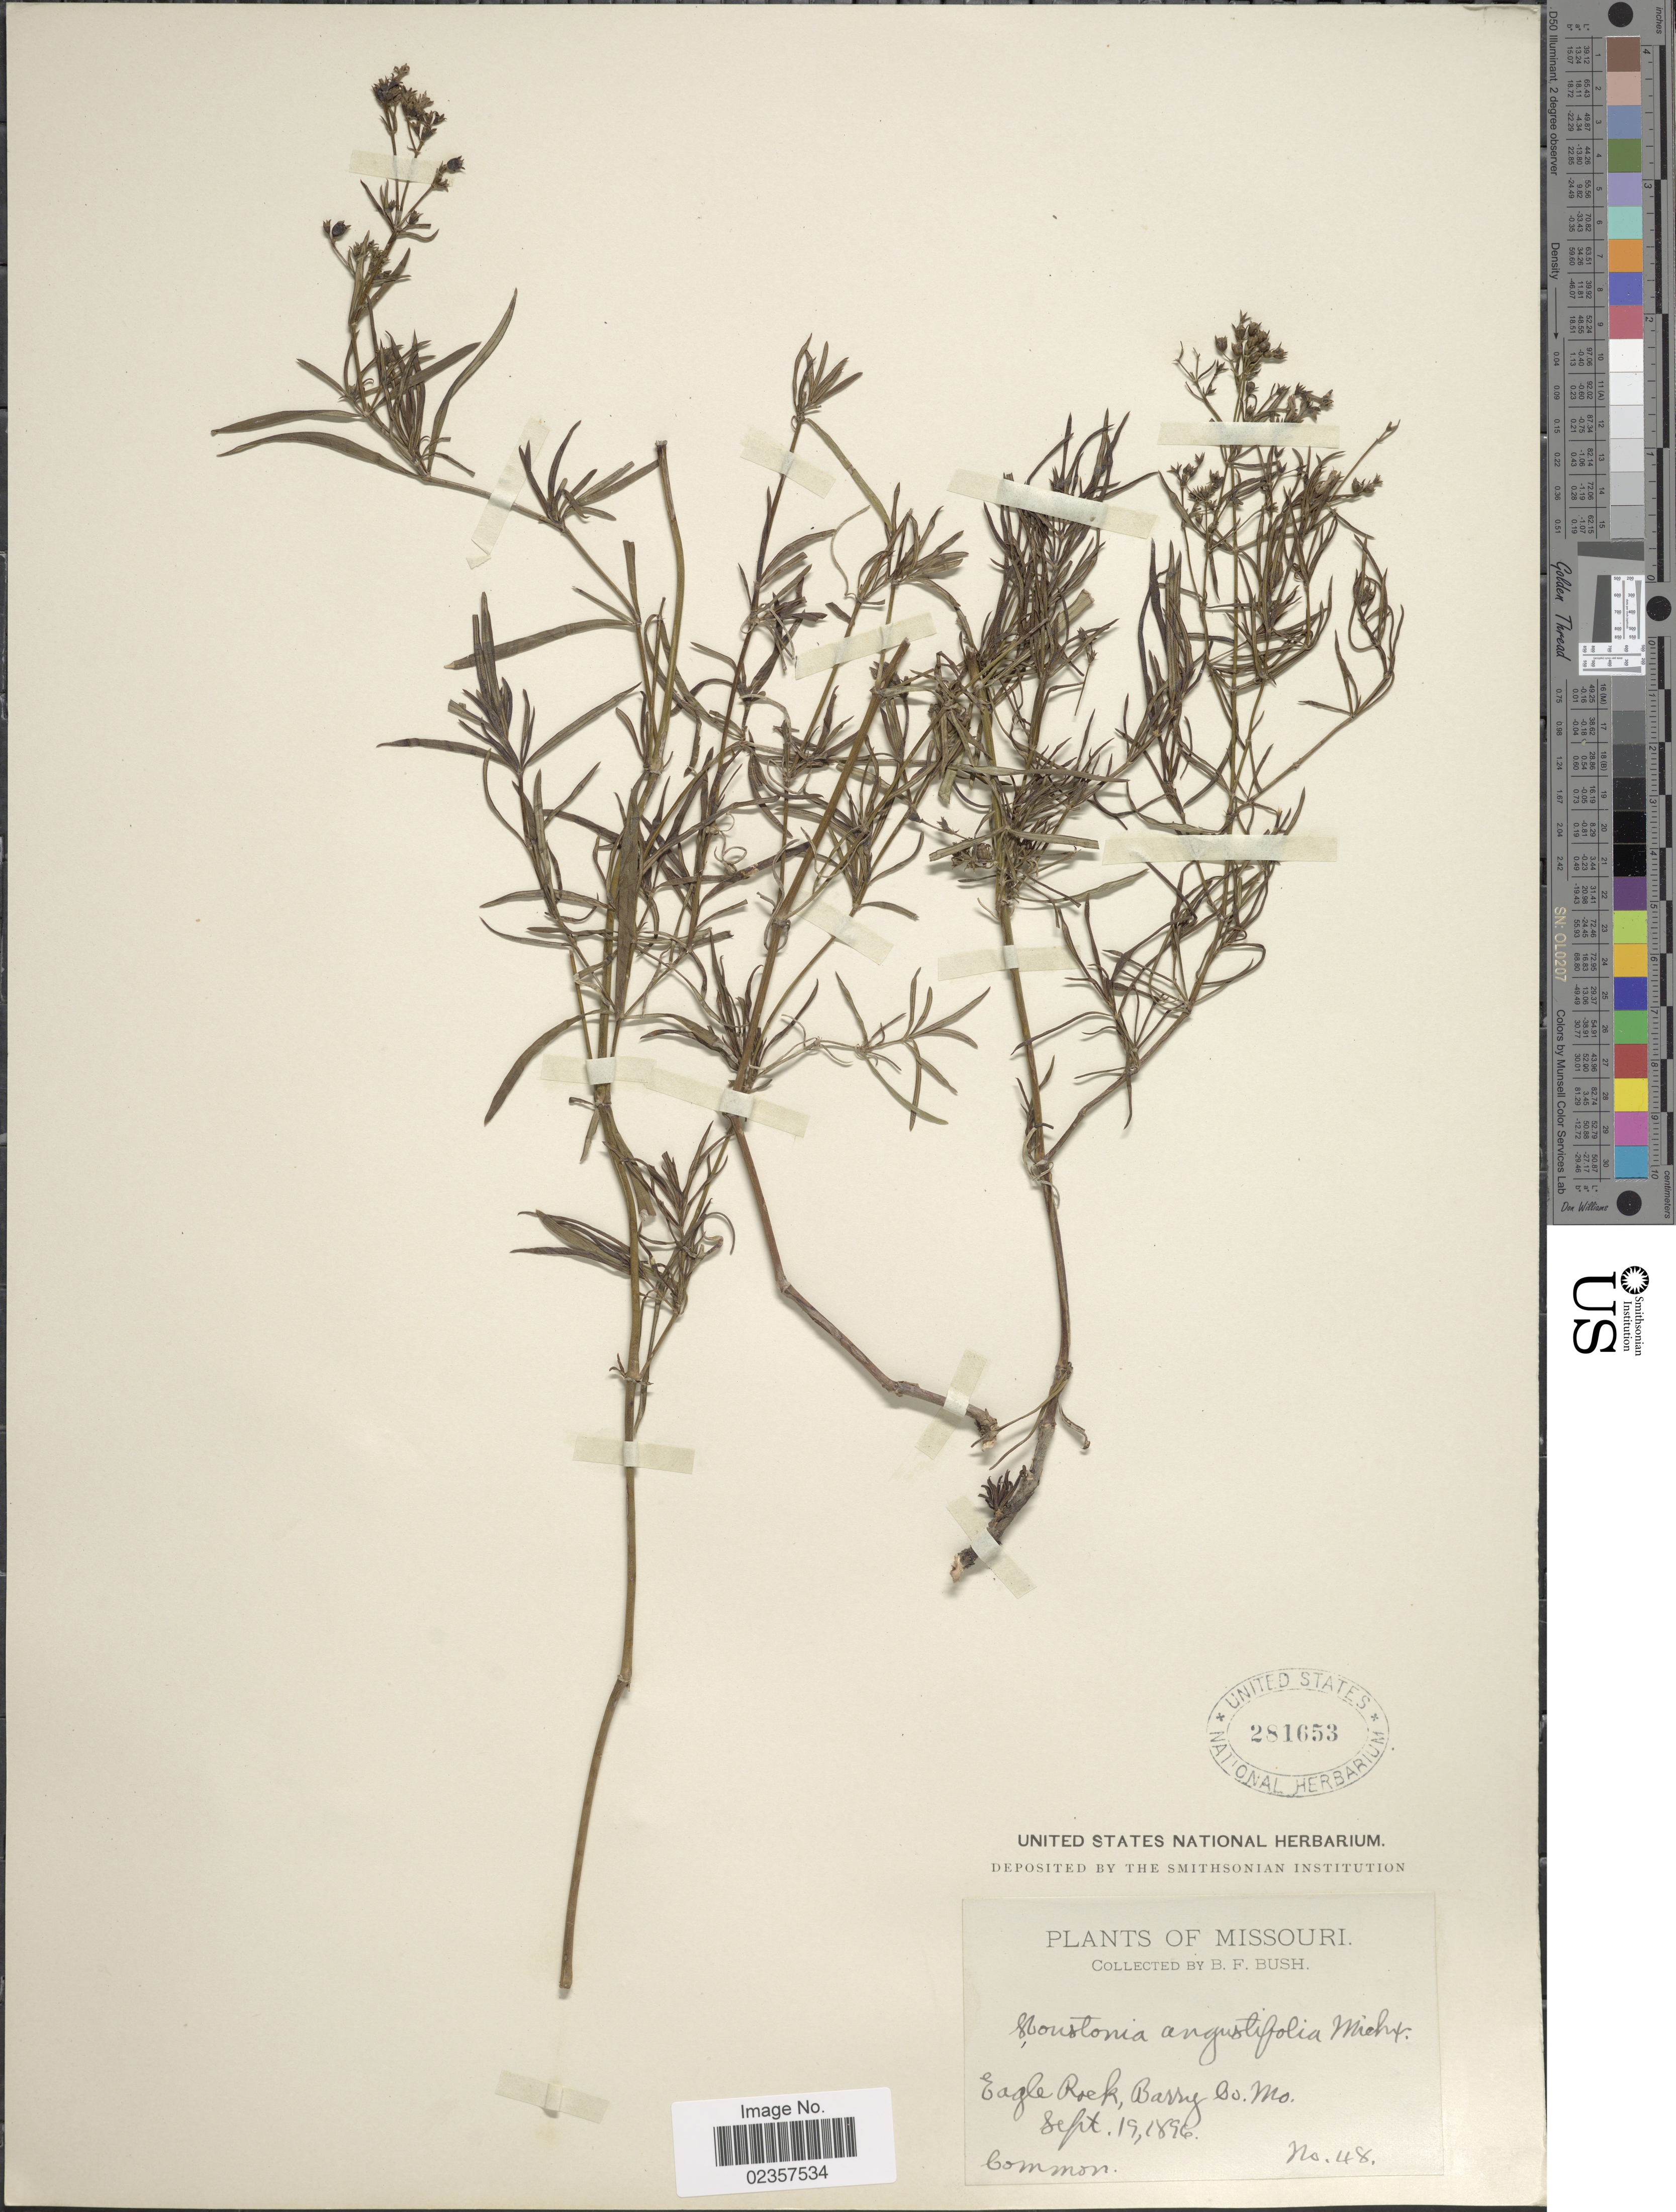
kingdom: Plantae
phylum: Tracheophyta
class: Magnoliopsida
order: Gentianales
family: Rubiaceae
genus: Houstonia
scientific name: Houstonia nigricans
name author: (Lam.) Fernald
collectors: B. F. Bush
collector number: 48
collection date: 1896-09-19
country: United States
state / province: Missouri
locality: Eagle Rock, Barry Co.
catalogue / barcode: US 281653